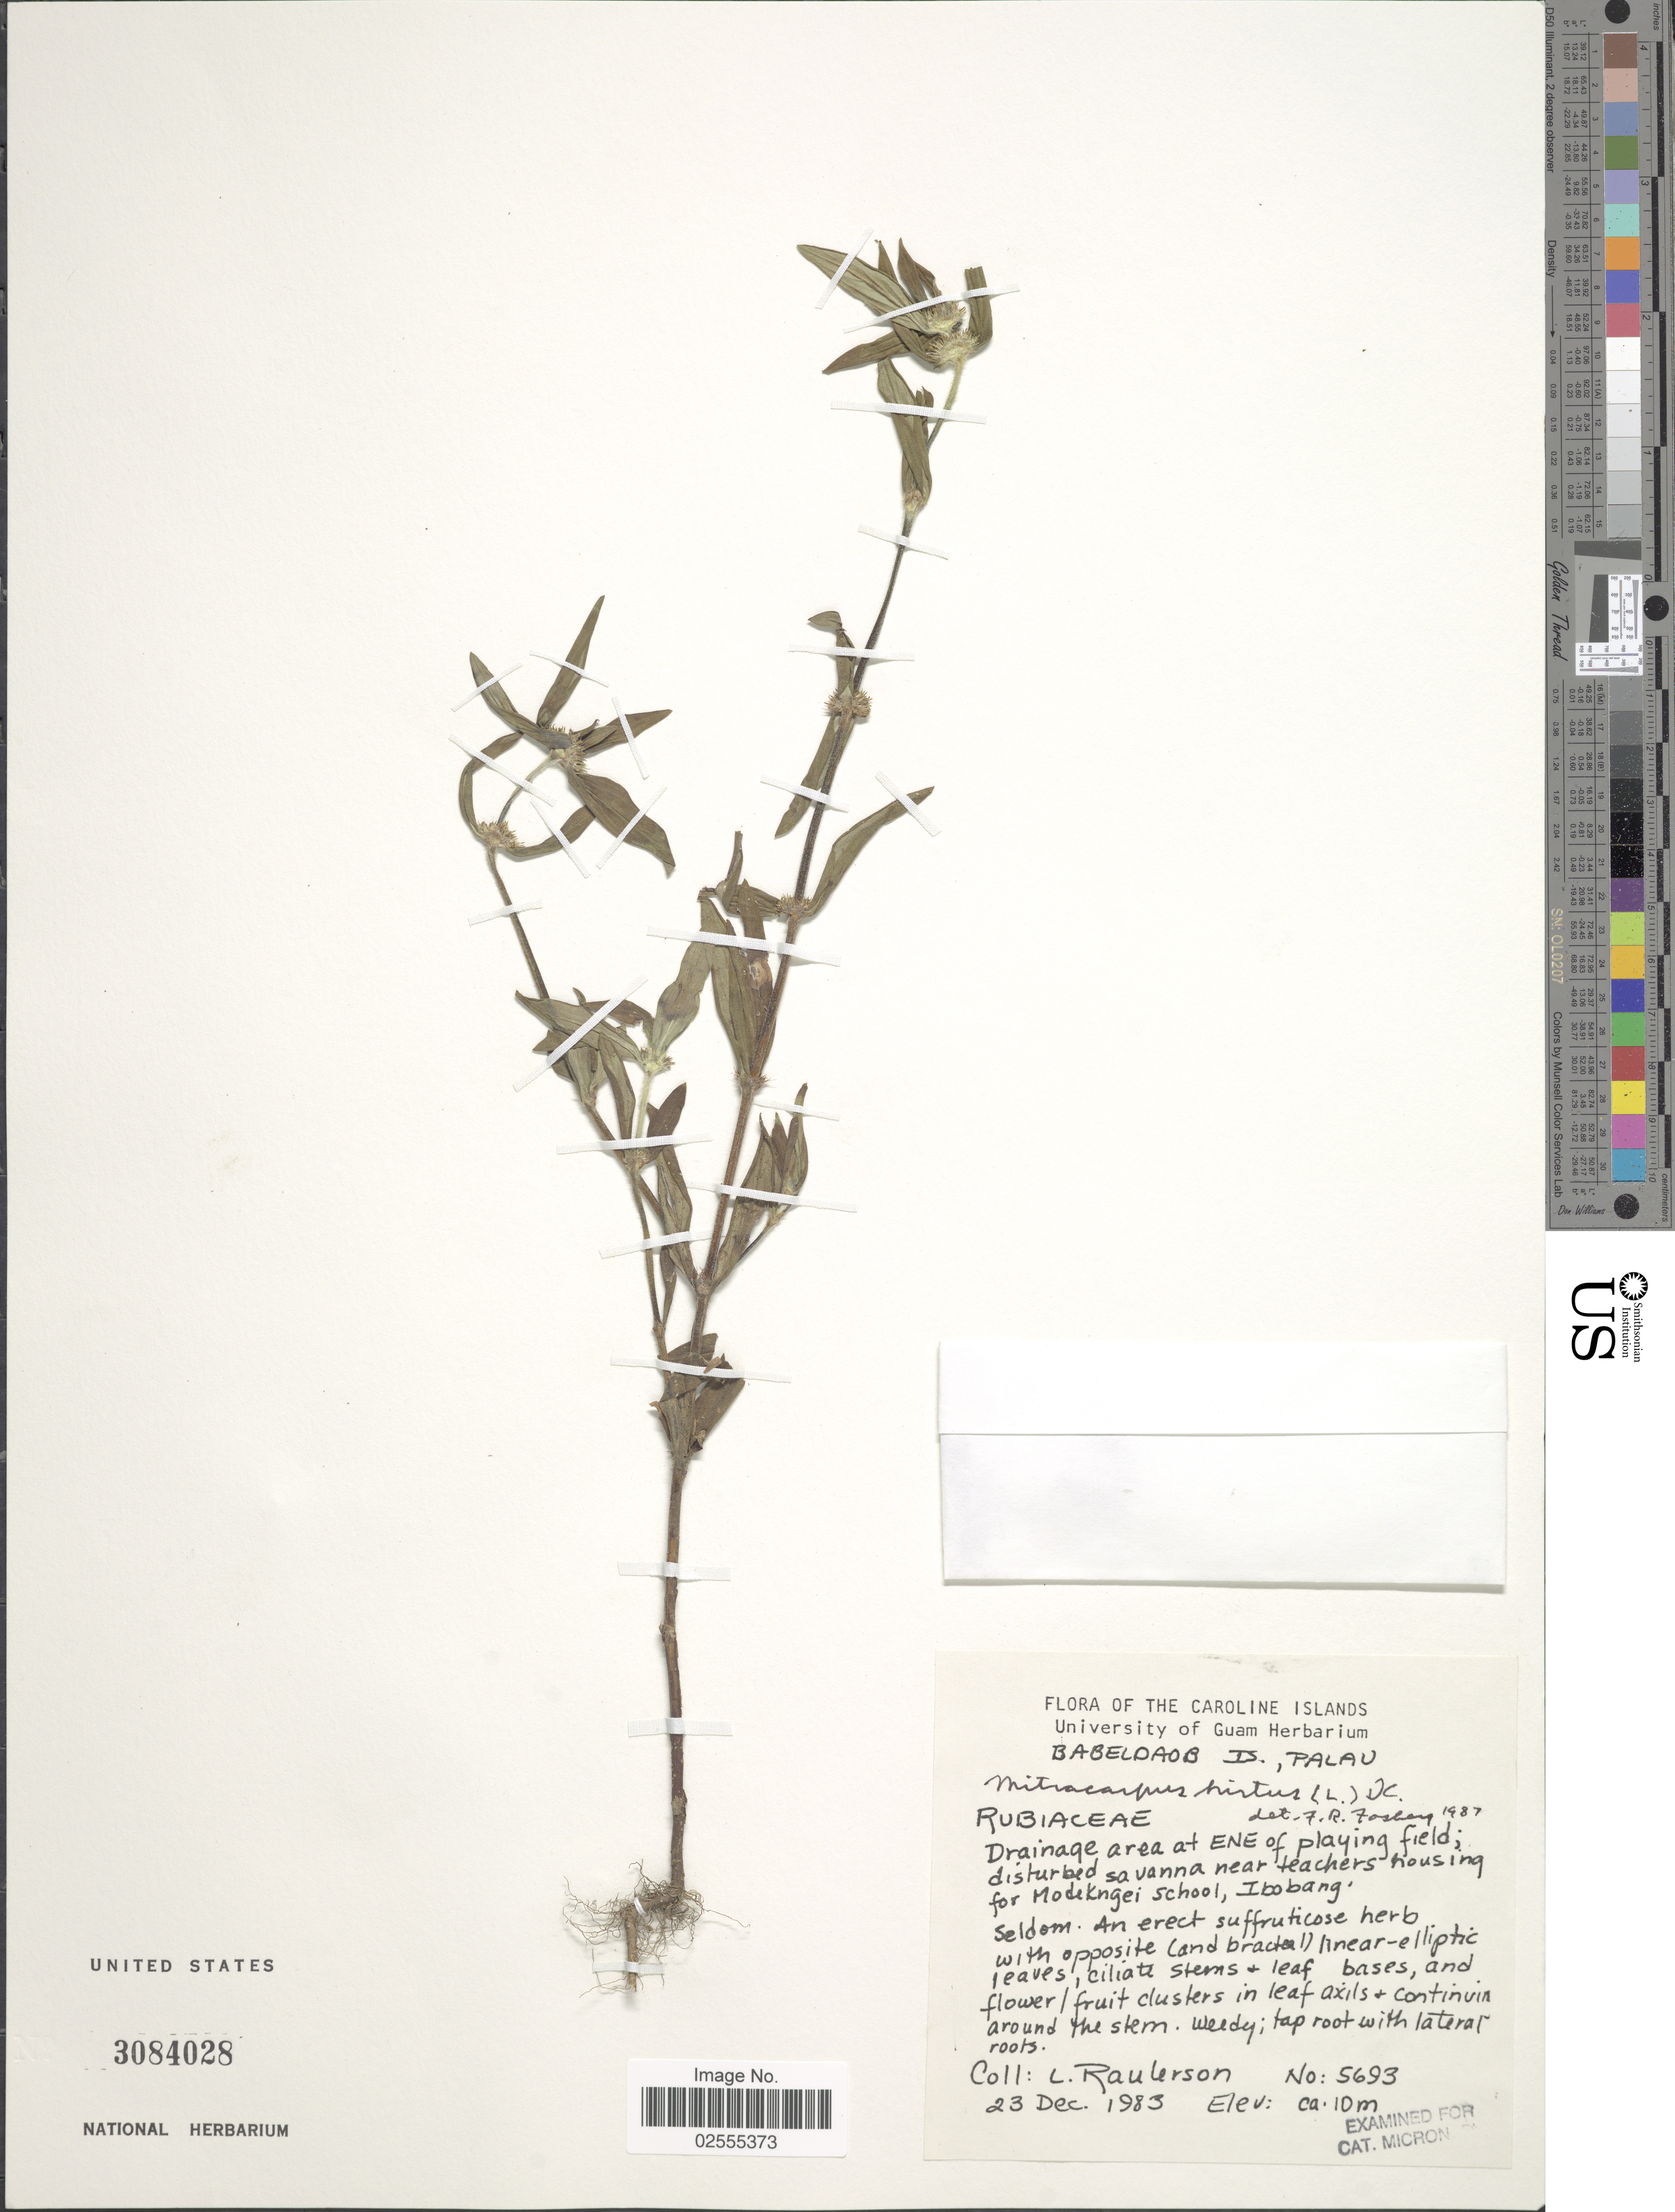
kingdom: Plantae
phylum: Tracheophyta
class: Magnoliopsida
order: Gentianales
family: Rubiaceae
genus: Mitracarpus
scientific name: Mitracarpus hirtus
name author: (L.) DC.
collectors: L. Raulerson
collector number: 5693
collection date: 1983-12-23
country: Palau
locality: Babeldoab Is., Palau Drainage area at ENE of playing field. Near teachers housing for Modekngei School, Ibobang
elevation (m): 10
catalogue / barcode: US 3084028